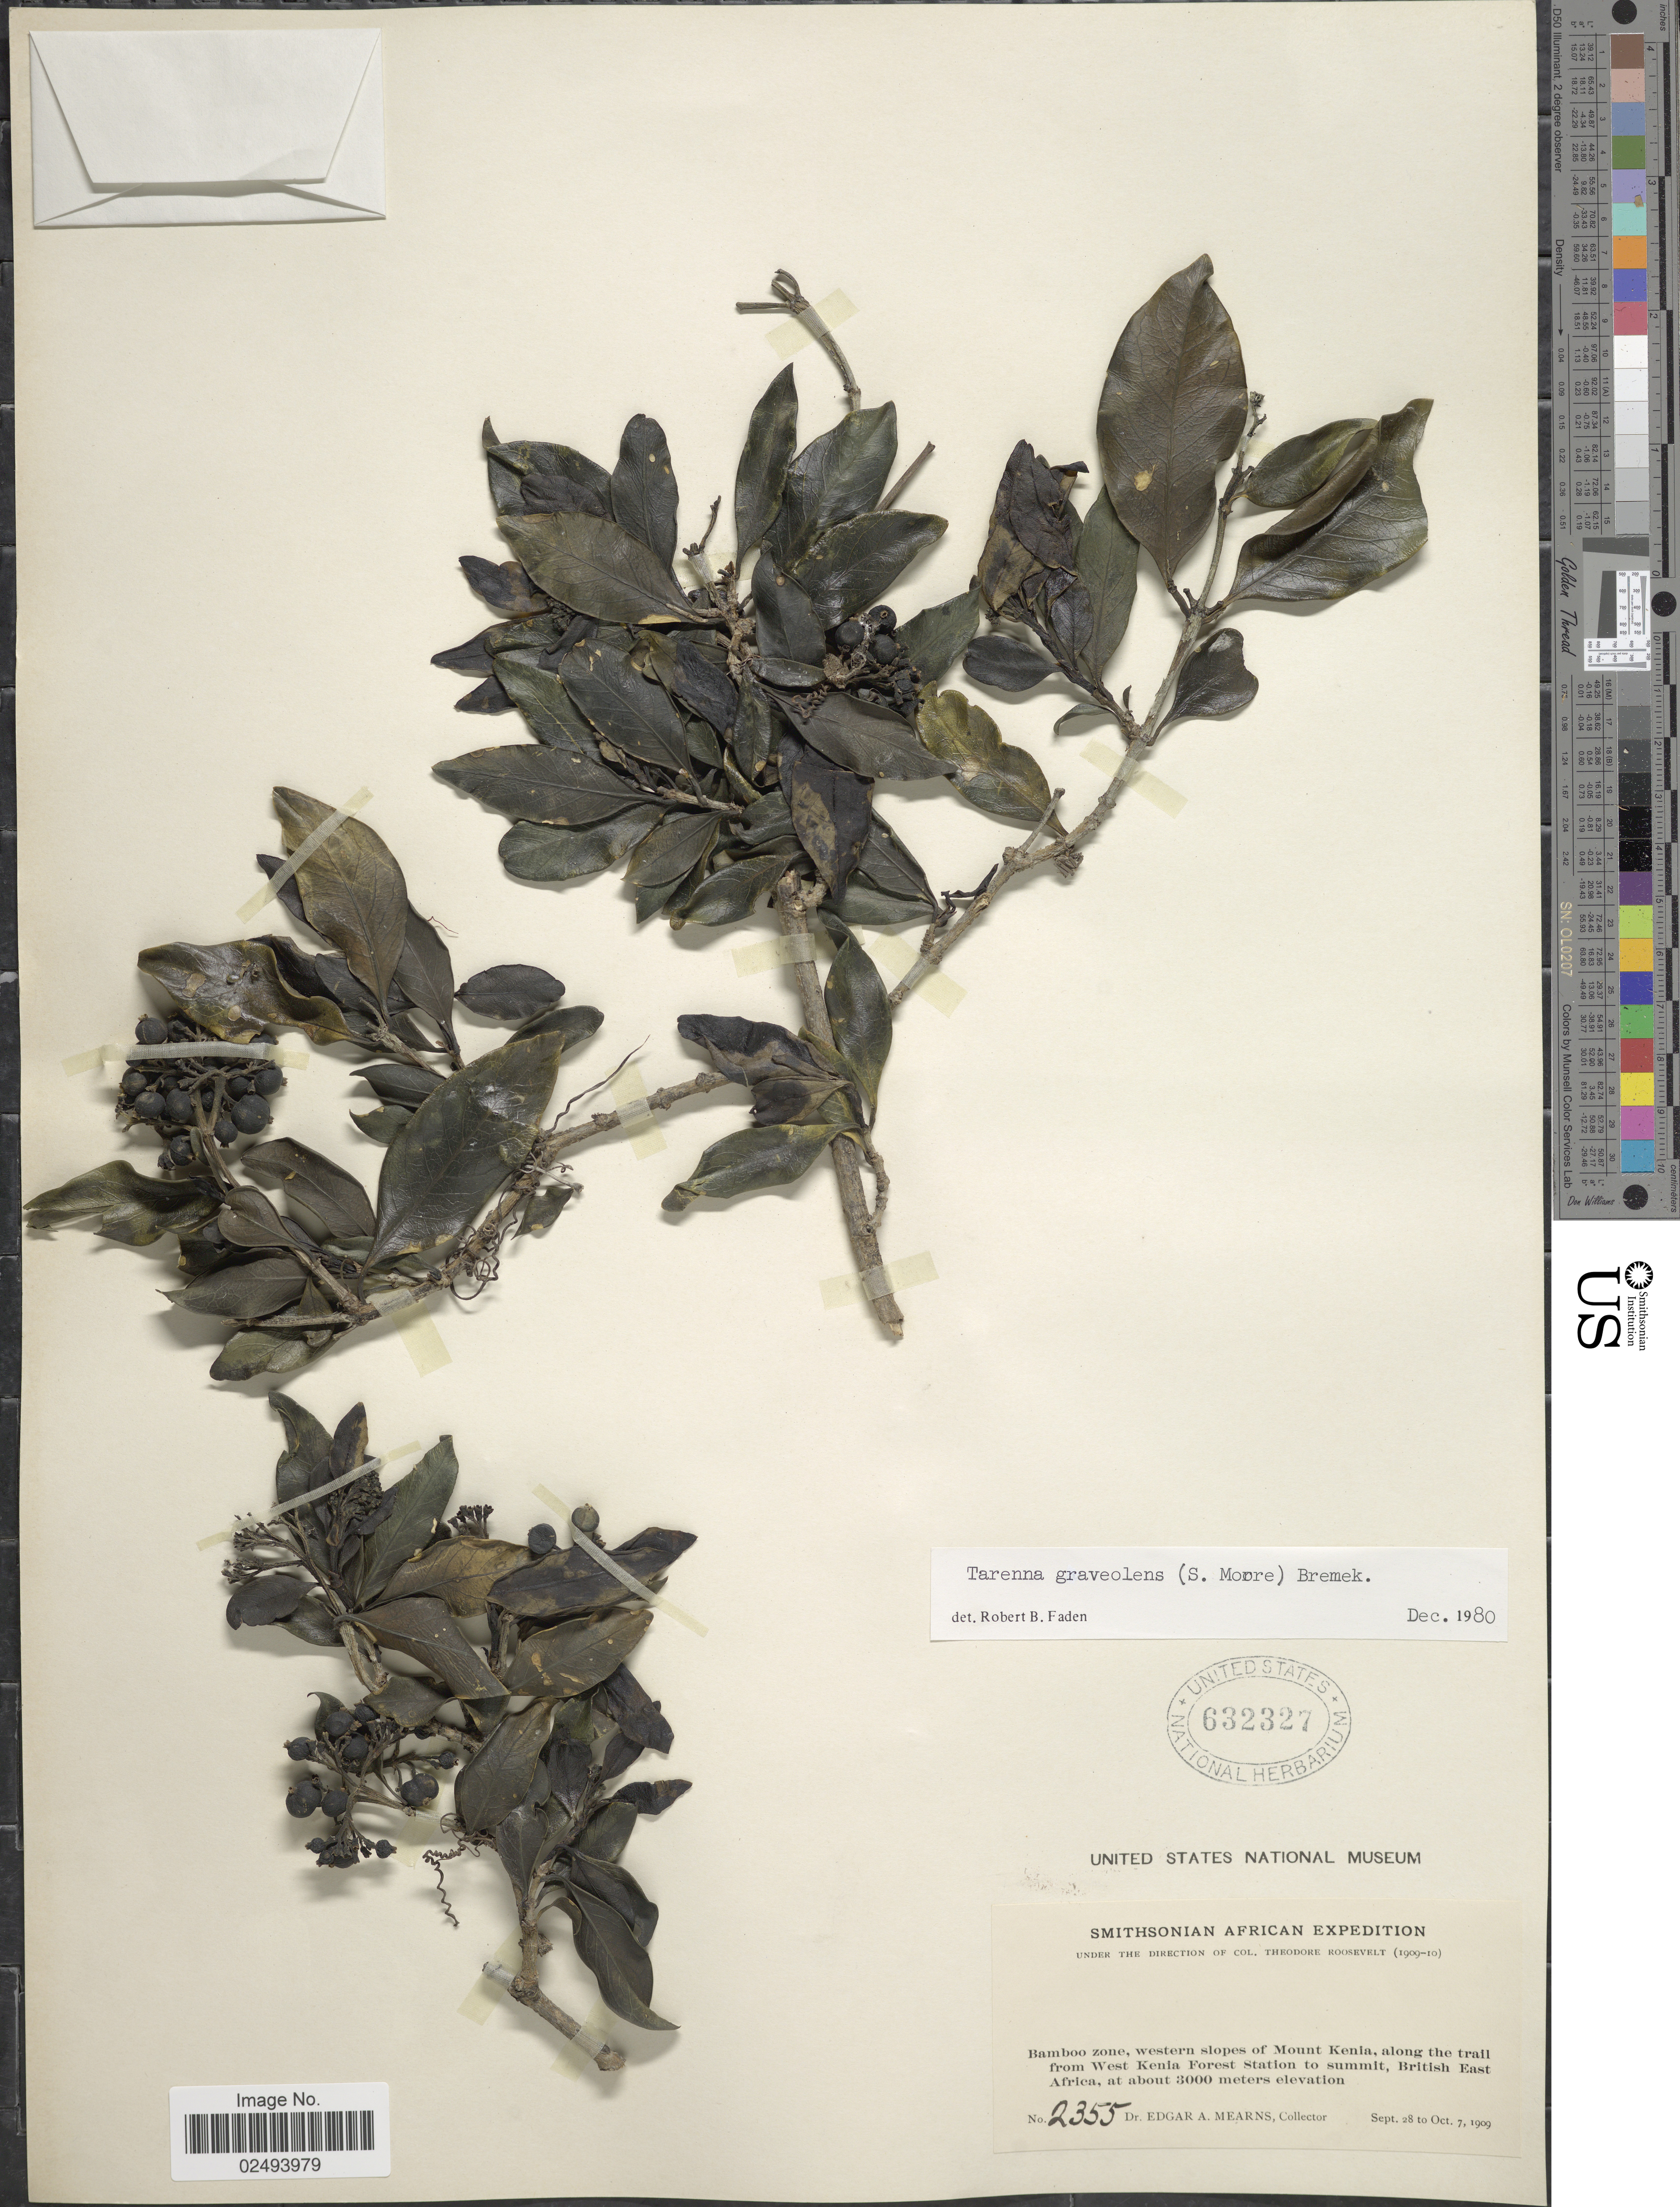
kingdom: Plantae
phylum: Tracheophyta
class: Magnoliopsida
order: Gentianales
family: Rubiaceae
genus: Coptosperma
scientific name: Coptosperma graveolens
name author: (S. Moore) Degreef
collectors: E. A. Mearns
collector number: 2355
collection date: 1909-09-28/1909-10-07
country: Kenya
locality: Bamboo Zone, western slopes of Mount Kenia, alogn trail from West Kenia Forest Station to summit, British East Africa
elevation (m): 3000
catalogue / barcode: US 632327